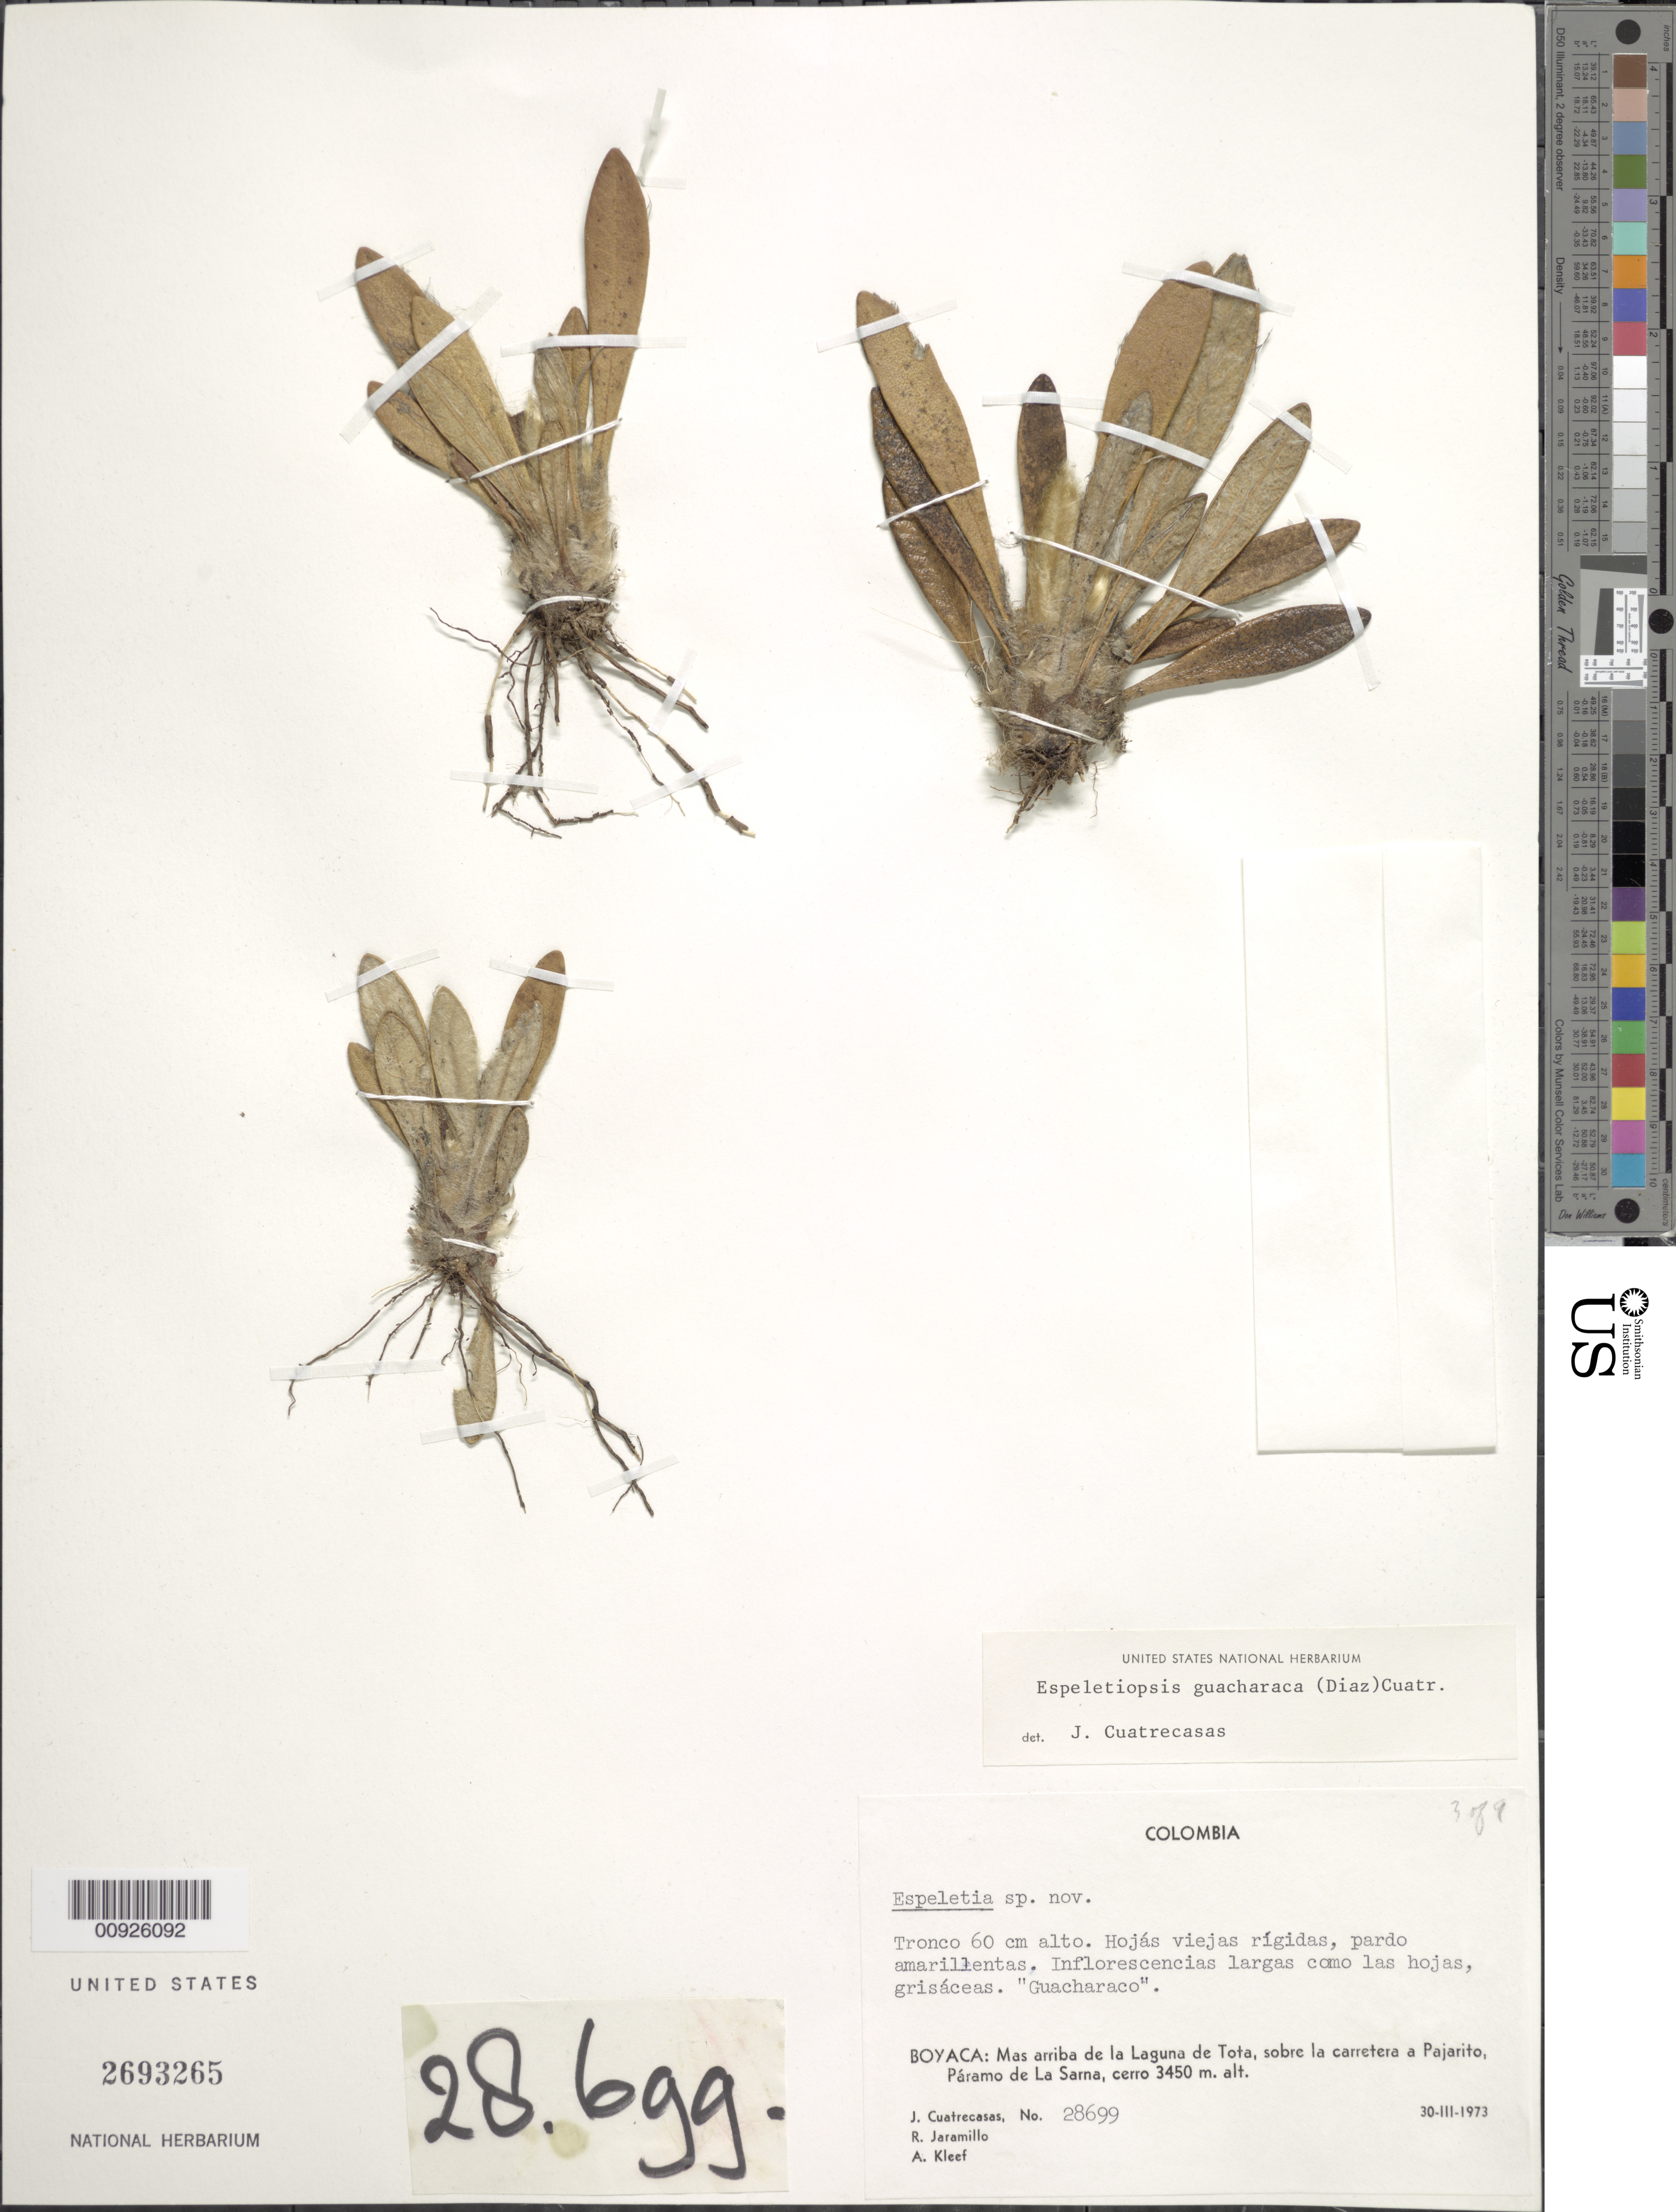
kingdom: Plantae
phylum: Tracheophyta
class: Magnoliopsida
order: Asterales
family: Asteraceae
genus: Espeletiopsis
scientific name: Espeletiopsis jimenez-quesadae var. guacharaca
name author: (S. Díaz) Cuatrec.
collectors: J. Cuatrecasas, R. Jaramillo M. & A. Kleef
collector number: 28699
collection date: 1973-03-30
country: Colombia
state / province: Boyacá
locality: Boyacá: Mas arriba de la Laguna de Tota, sobre la carretera a Pajarito, Paramo de La Sarna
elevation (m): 3450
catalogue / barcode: US 2693265